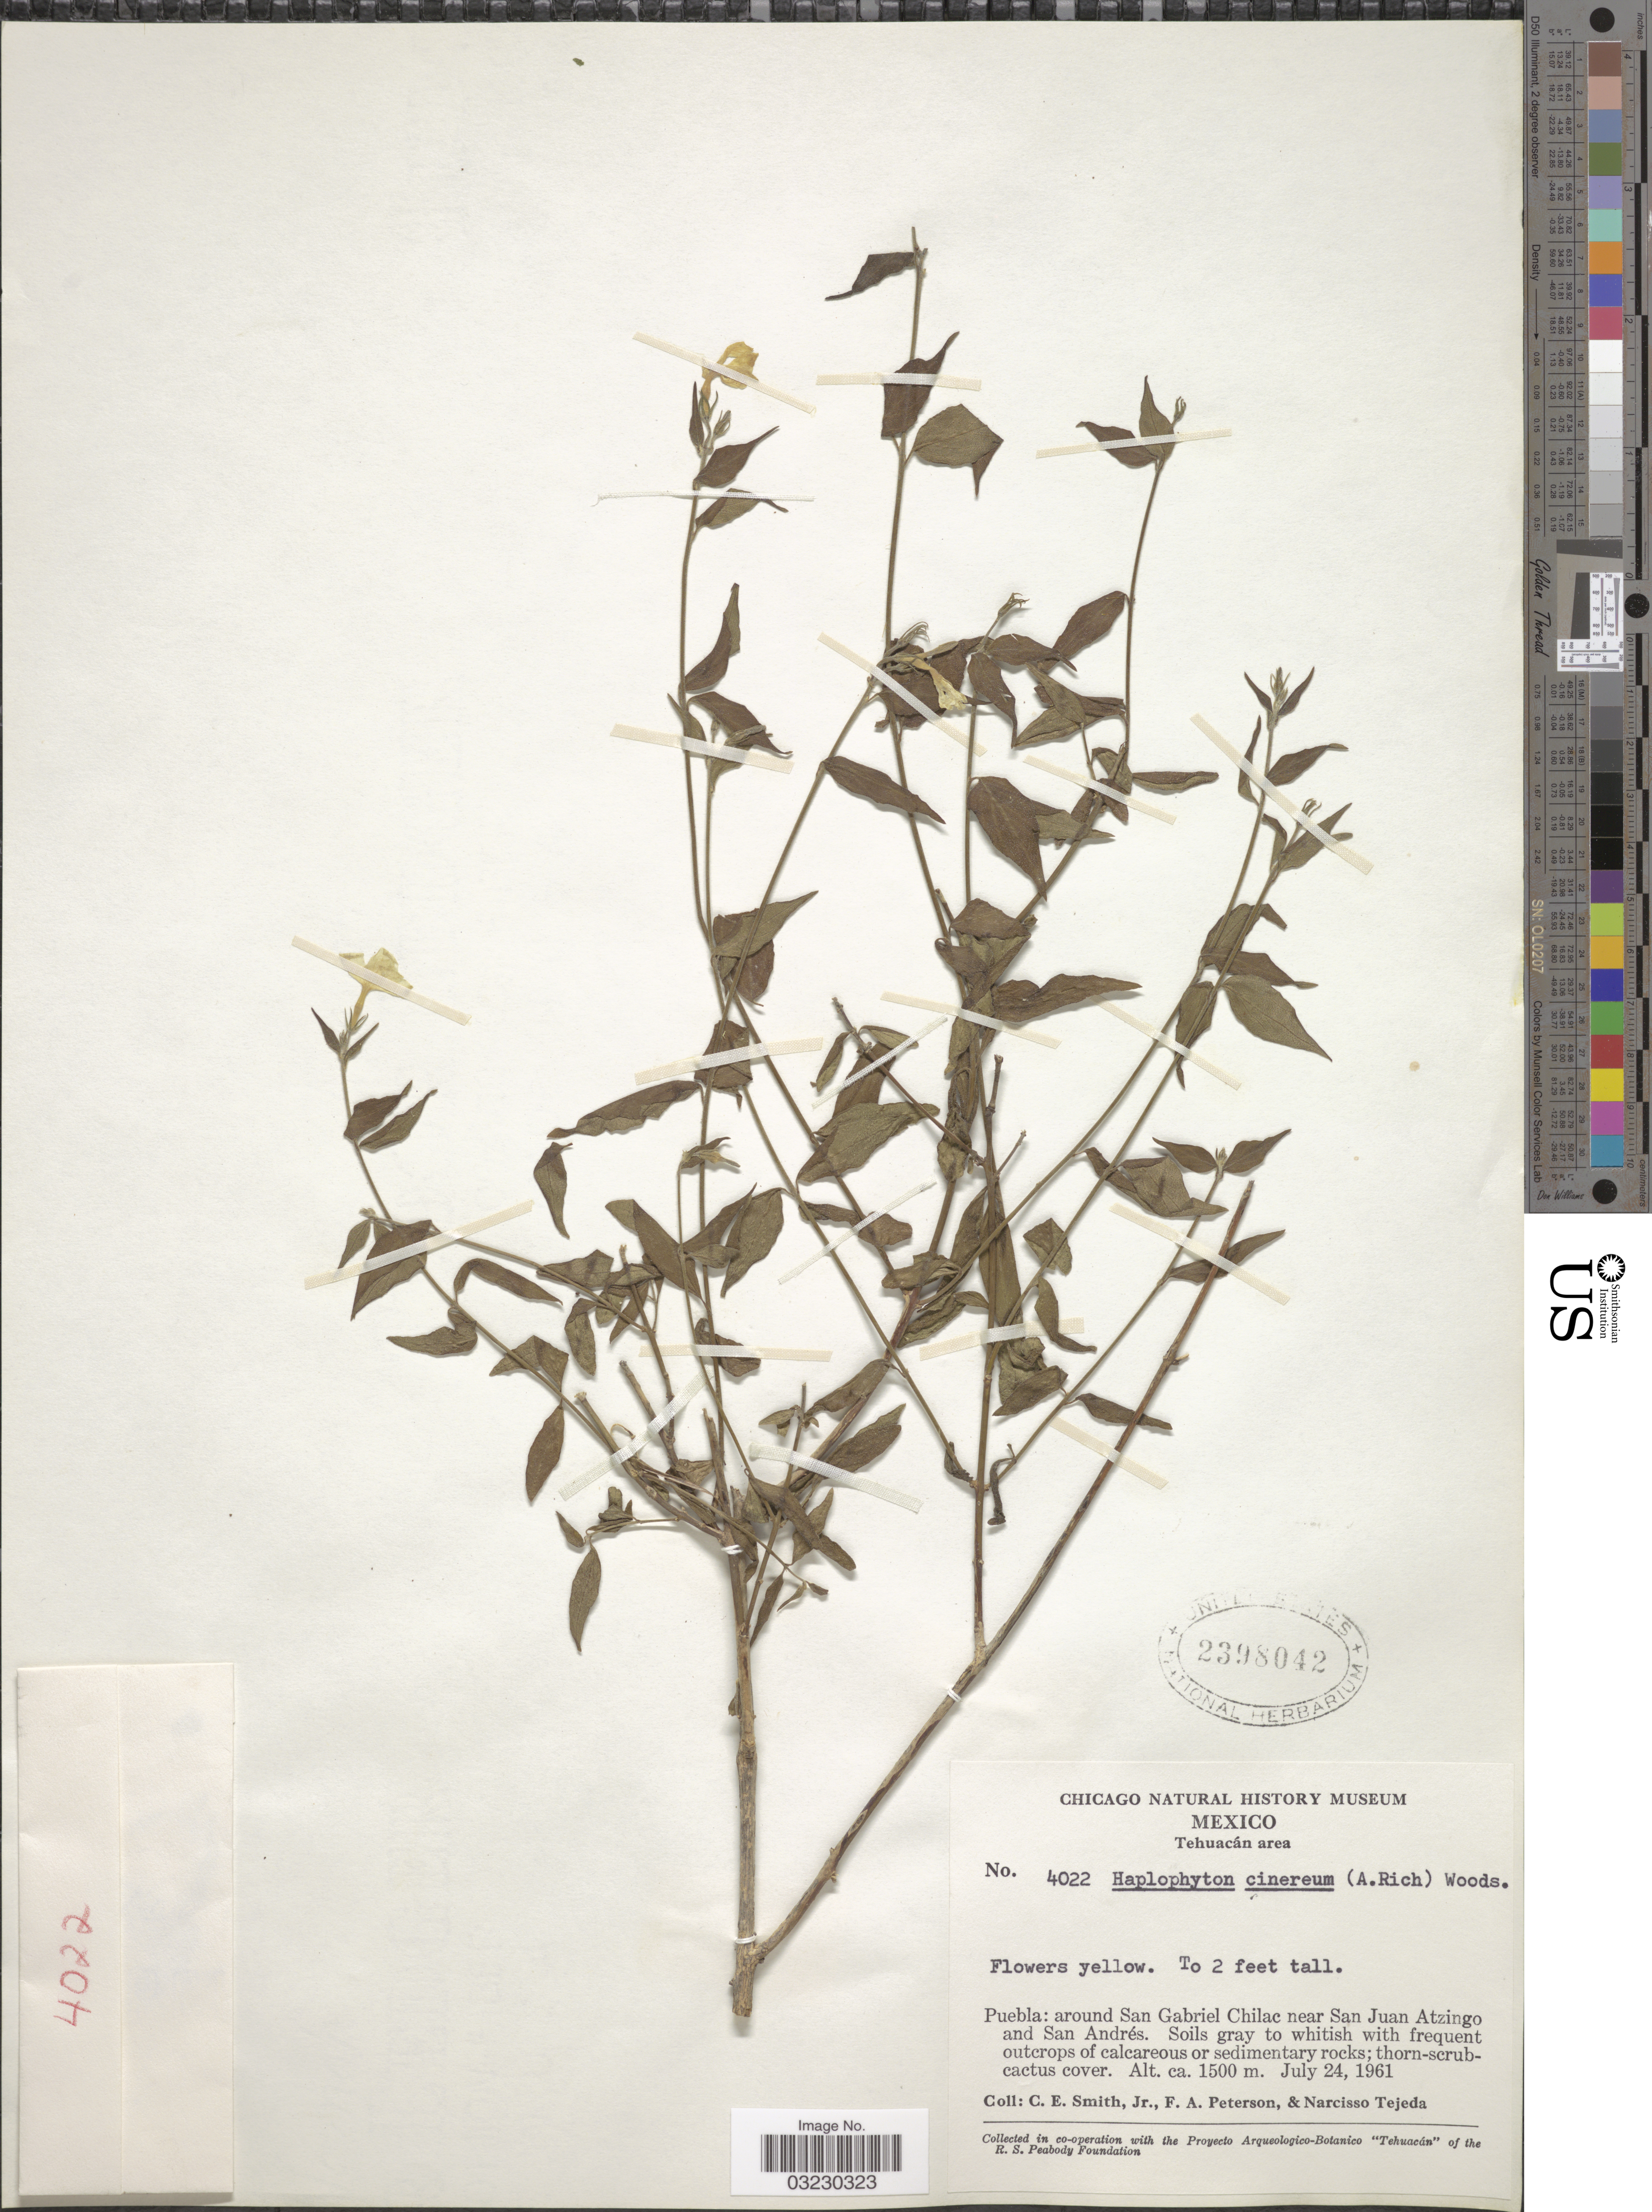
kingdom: Plantae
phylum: Tracheophyta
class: Magnoliopsida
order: Gentianales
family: Apocynaceae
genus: Haplophyton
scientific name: Haplophyton cinereum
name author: (A. Rich.) Woodson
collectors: C. E. Smith Jr., F. A. Peterson & N. Tejeda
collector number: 4022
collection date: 1961-07-24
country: Mexico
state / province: Puebla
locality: Tehuacán area. Around San Gabriel Chilac near San Juan Atzingo and San Andrés.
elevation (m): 1500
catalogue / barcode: US 2398042